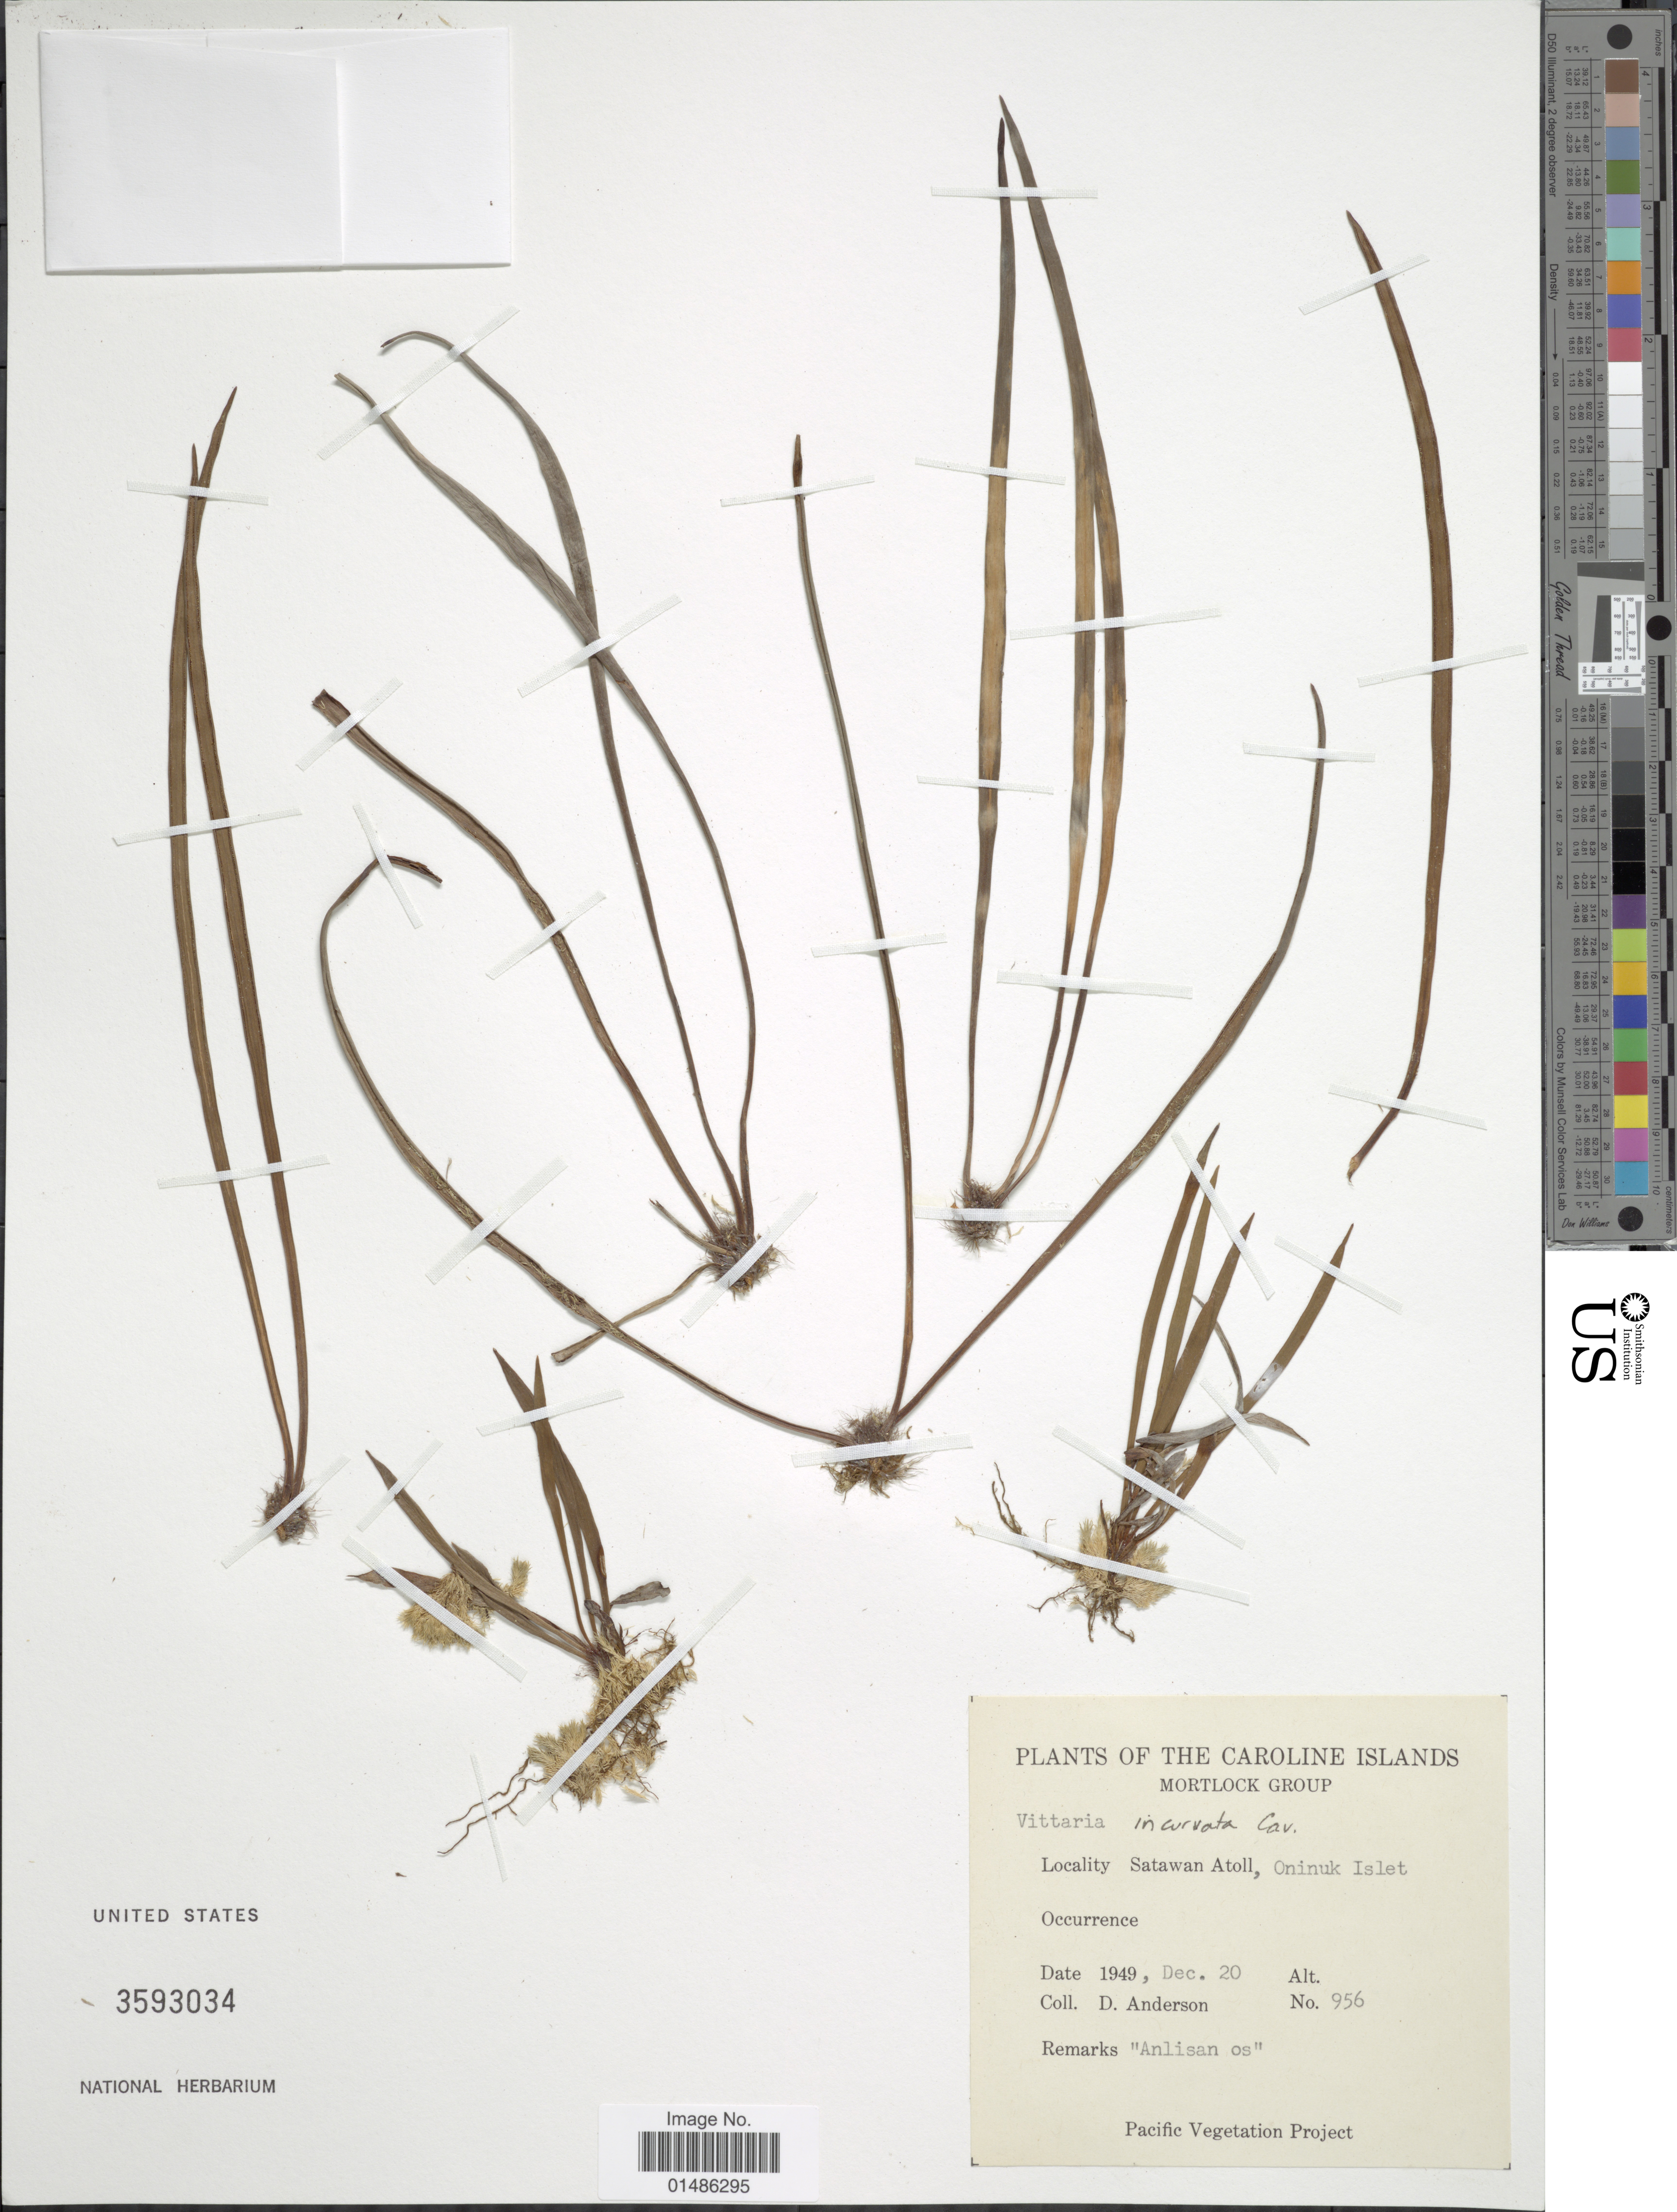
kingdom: Plantae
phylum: Tracheophyta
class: Polypodiopsida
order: Polypodiales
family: Pteridaceae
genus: Haplopteris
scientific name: Haplopteris ensiformis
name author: (Sw.) E.H. Crane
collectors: D. Anderson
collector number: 956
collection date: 1949-12-20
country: Micronesia, Federated States of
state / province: Truk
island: Satawan Atoll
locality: Mortlock Group. Satawan Atoll, Oninuk Islet.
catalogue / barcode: US 3593034